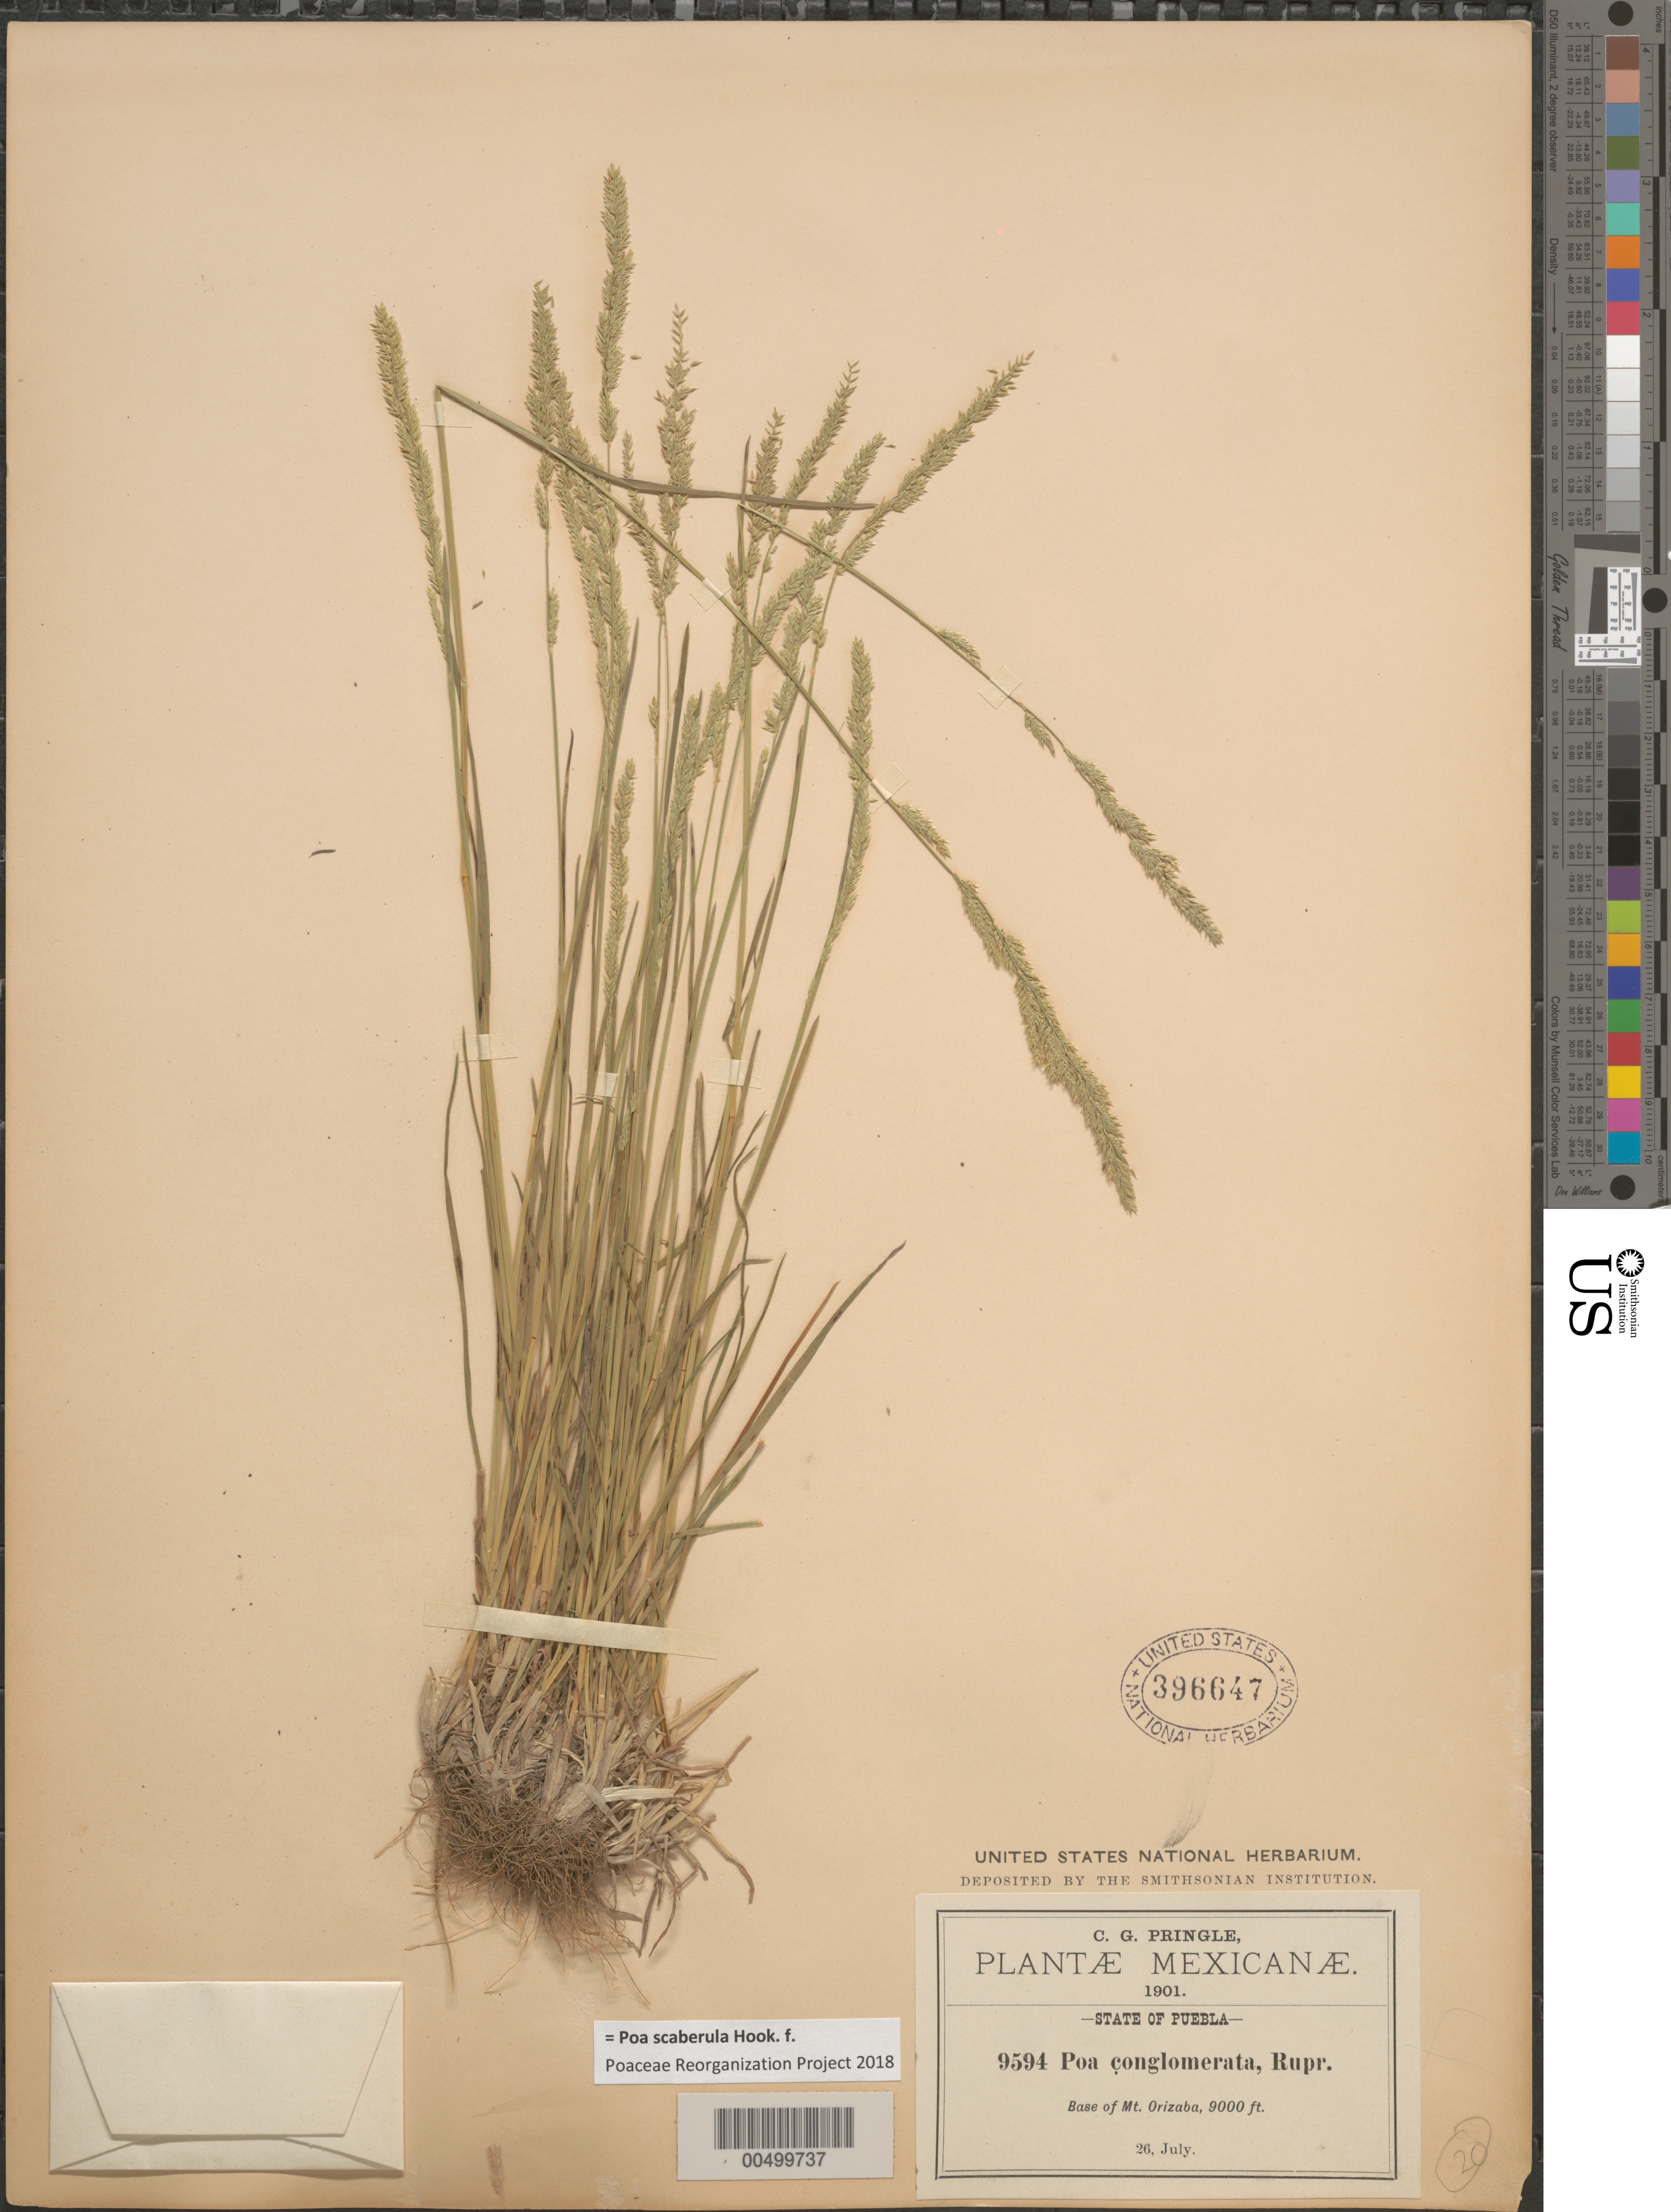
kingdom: Plantae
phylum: Tracheophyta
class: Liliopsida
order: Poales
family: Poaceae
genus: Poa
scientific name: Poa scaberula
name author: Hook. f.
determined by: Poaceae Reorganization Project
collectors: C. G. Pringle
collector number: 9594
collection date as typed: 26 Jul 1901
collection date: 1901-07-26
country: Mexico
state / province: Puebla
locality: Base of Mt Orizaba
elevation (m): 2743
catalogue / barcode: US 396647